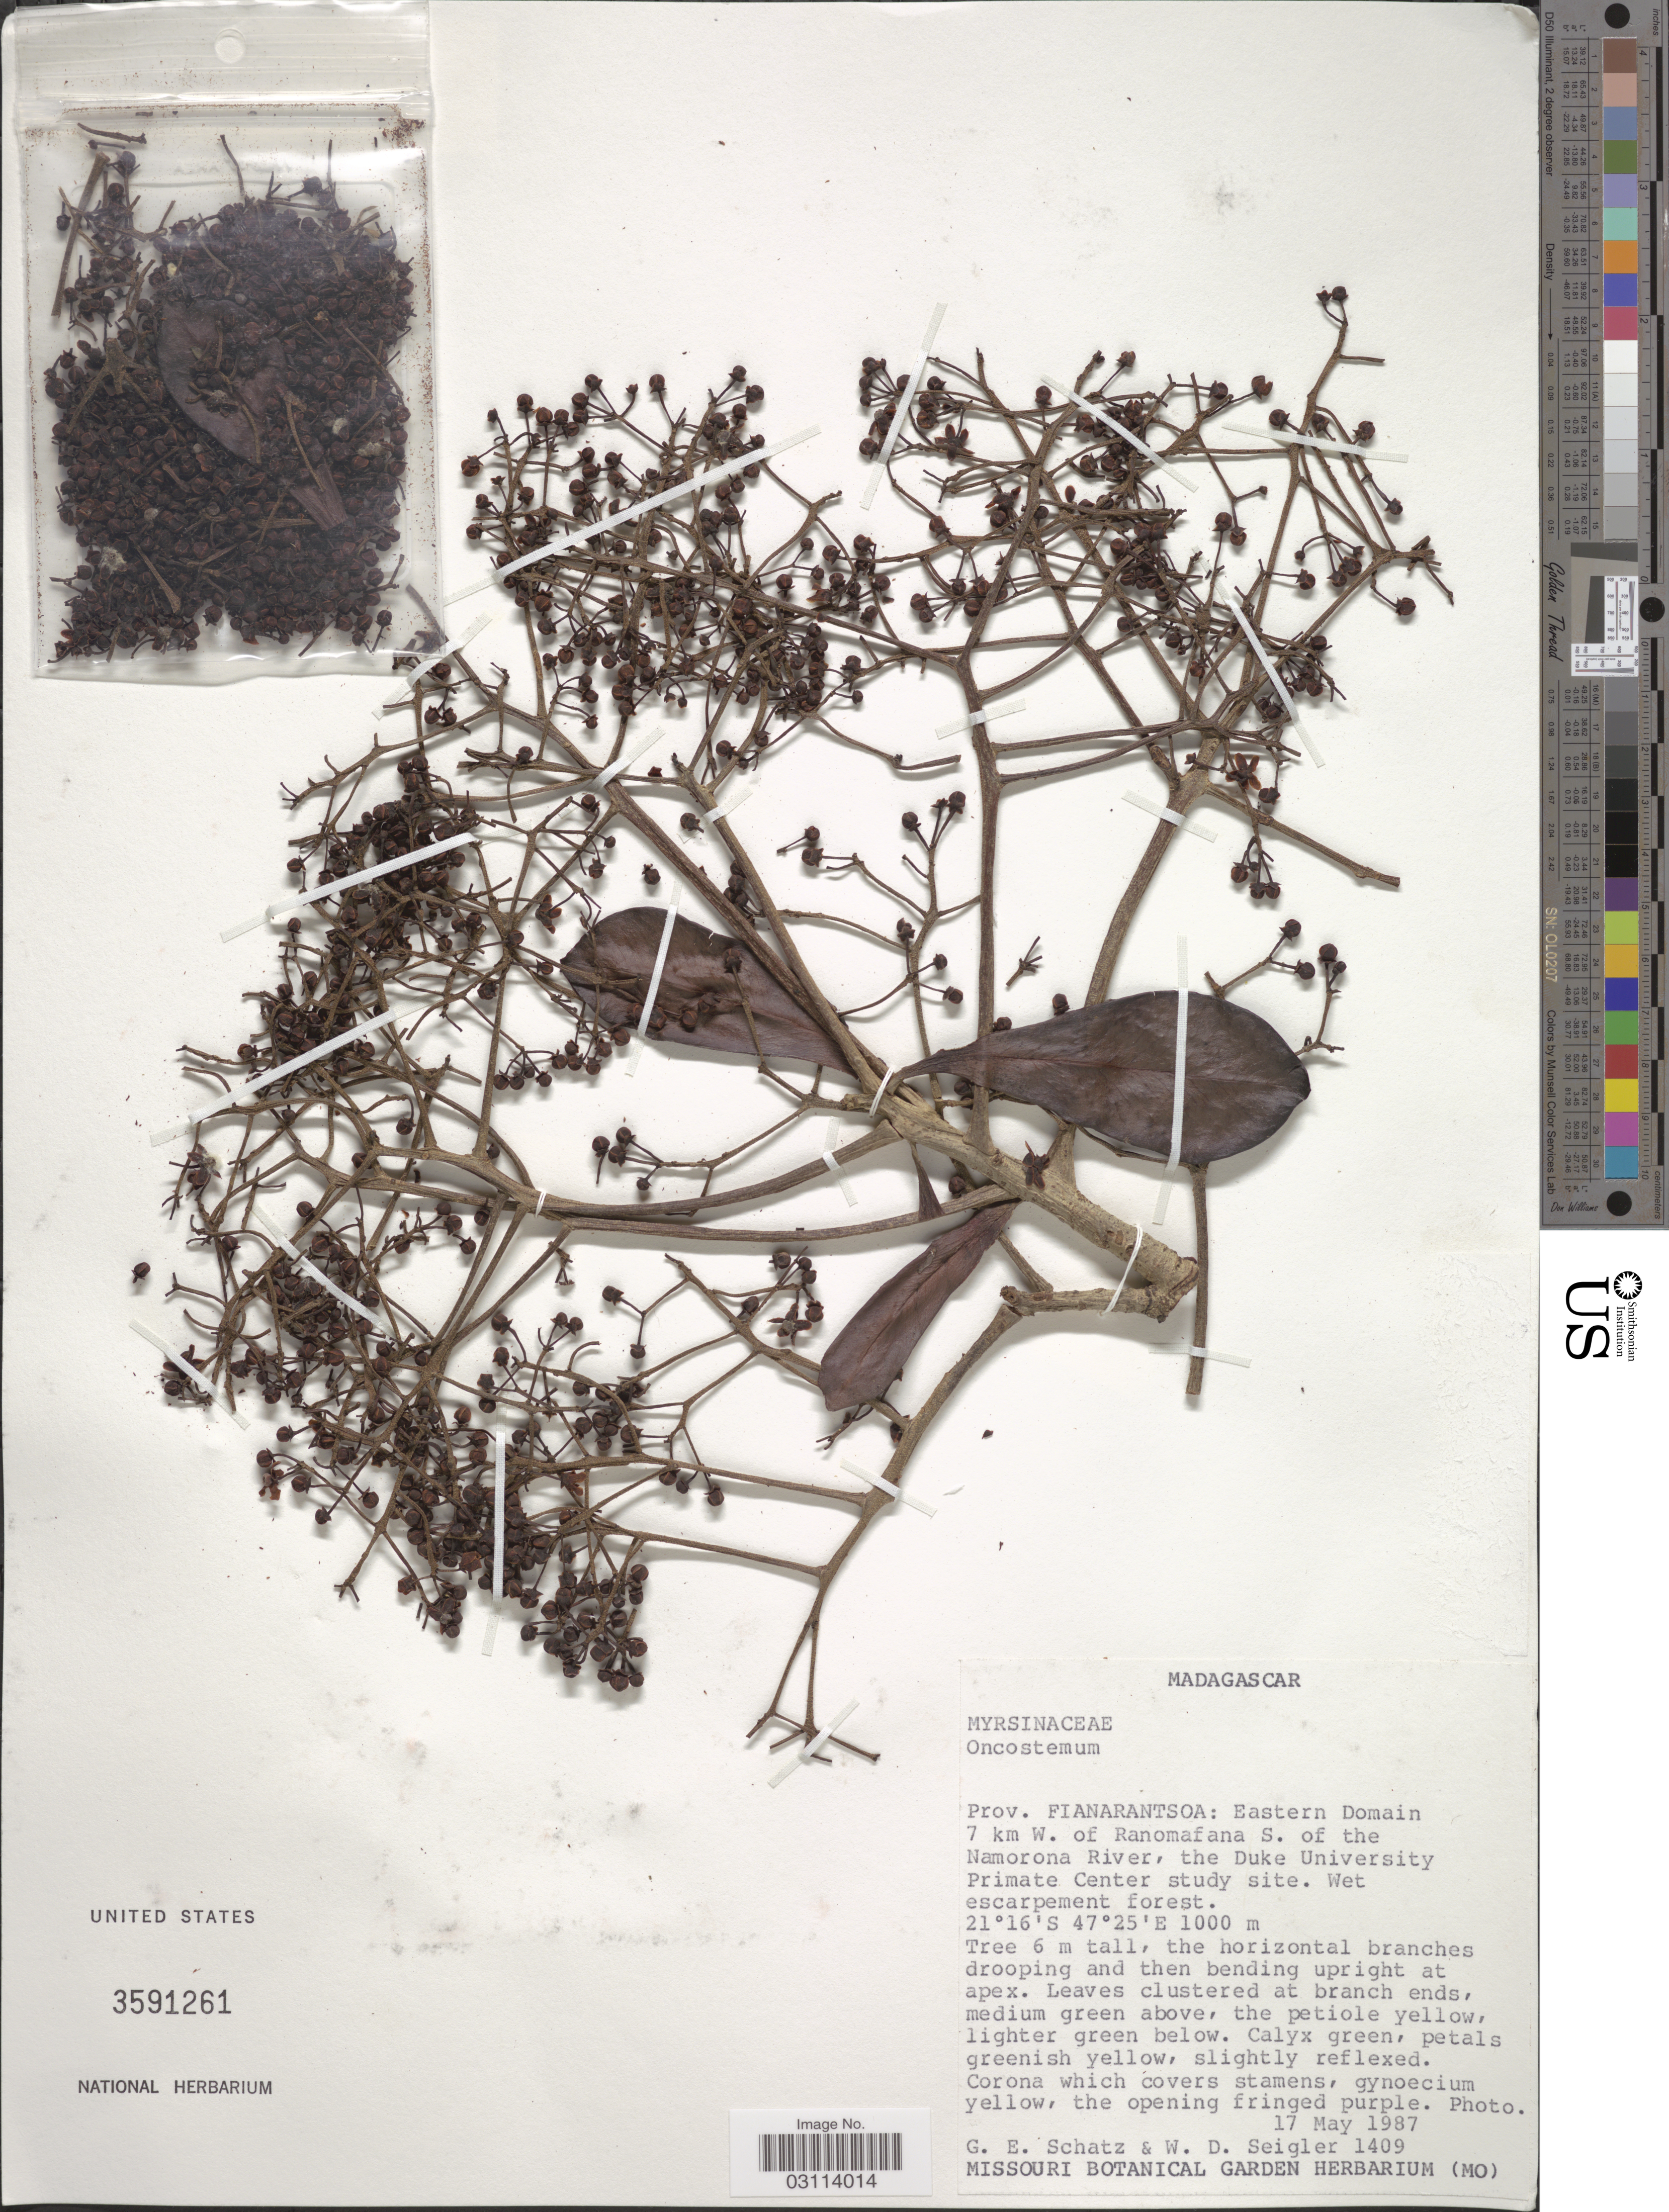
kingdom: Plantae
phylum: Tracheophyta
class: Magnoliopsida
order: Ericales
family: Primulaceae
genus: Oncostemon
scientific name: Oncostemon sp.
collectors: G. Schatz & W. Seigler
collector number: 1409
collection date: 1987-05-17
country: Madagascar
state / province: Vatovavy Fitovinany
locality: Eastern Domain. 7 km W. of Ranomafana S. of the Namorona River, the Duke University Primate study site.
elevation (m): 1000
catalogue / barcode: US 3591261